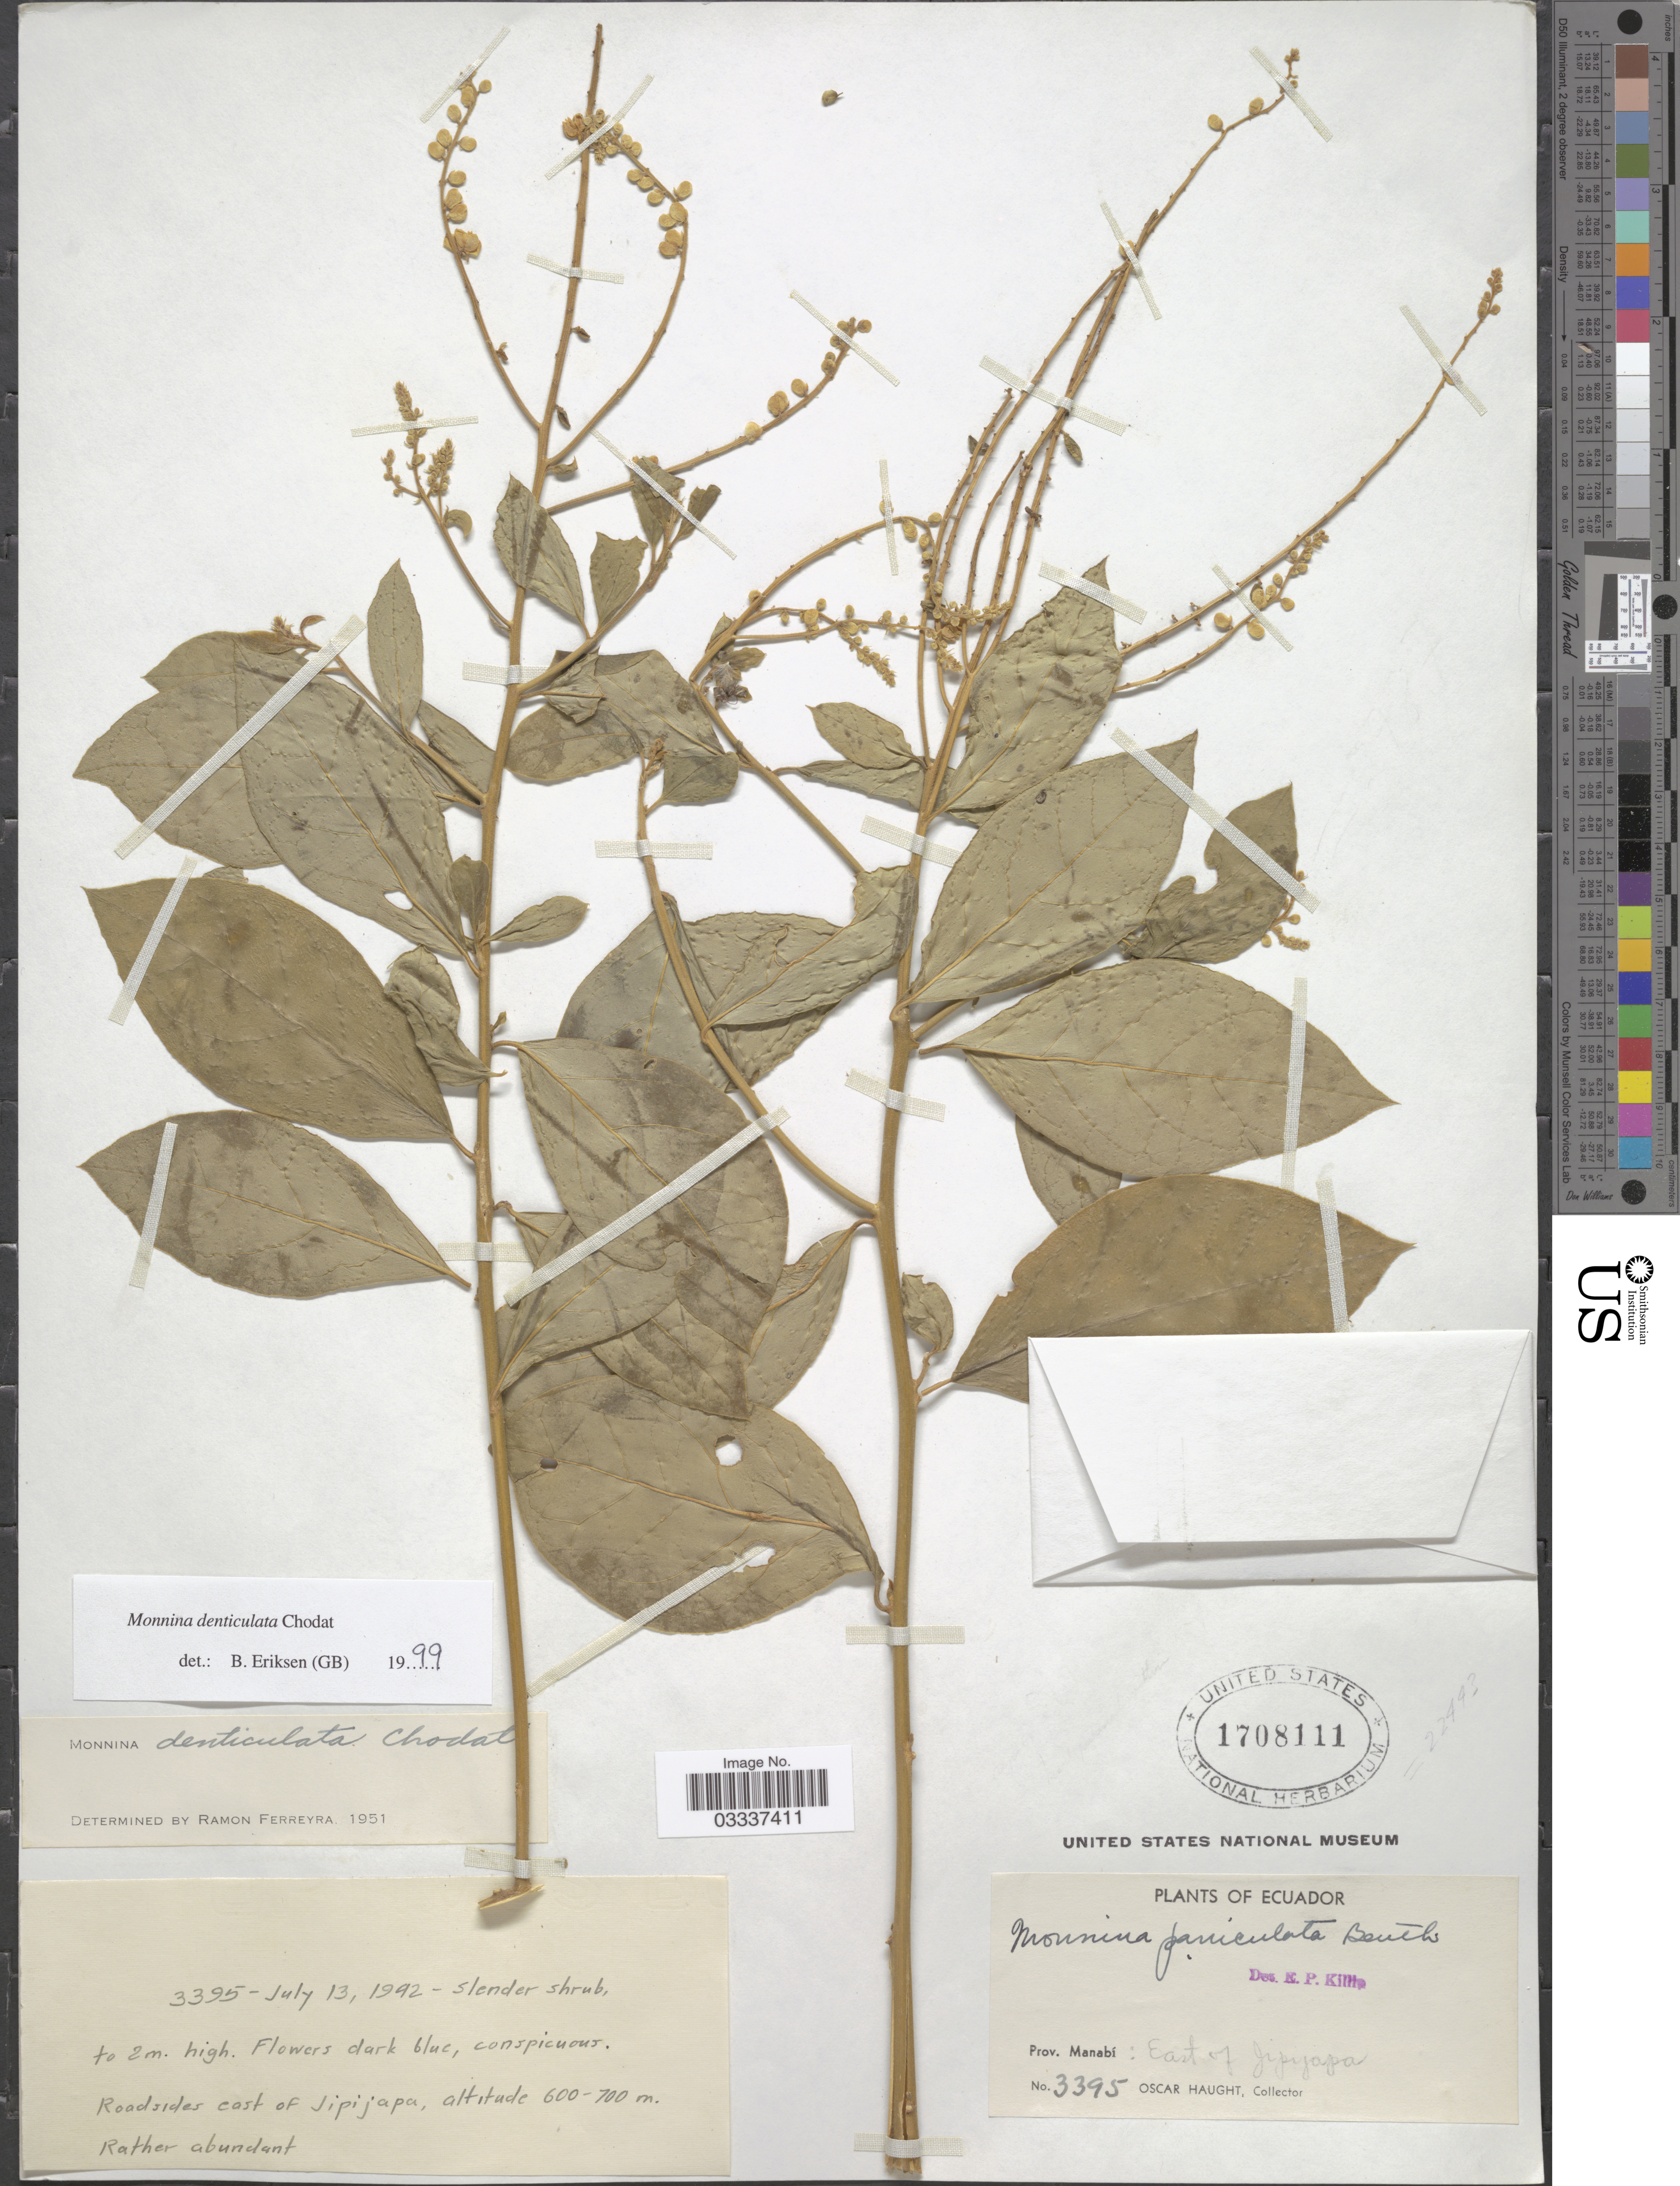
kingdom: Plantae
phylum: Tracheophyta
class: Magnoliopsida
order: Fabales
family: Polygalaceae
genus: Monnina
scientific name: Monnina denticulata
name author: Ruiz & Pav. ex Chodat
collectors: O. L. Haught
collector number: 3395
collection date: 1942-07-13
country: Ecuador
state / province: Manabí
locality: Roadside east of Jipijapa.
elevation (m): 600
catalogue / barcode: US 1708111